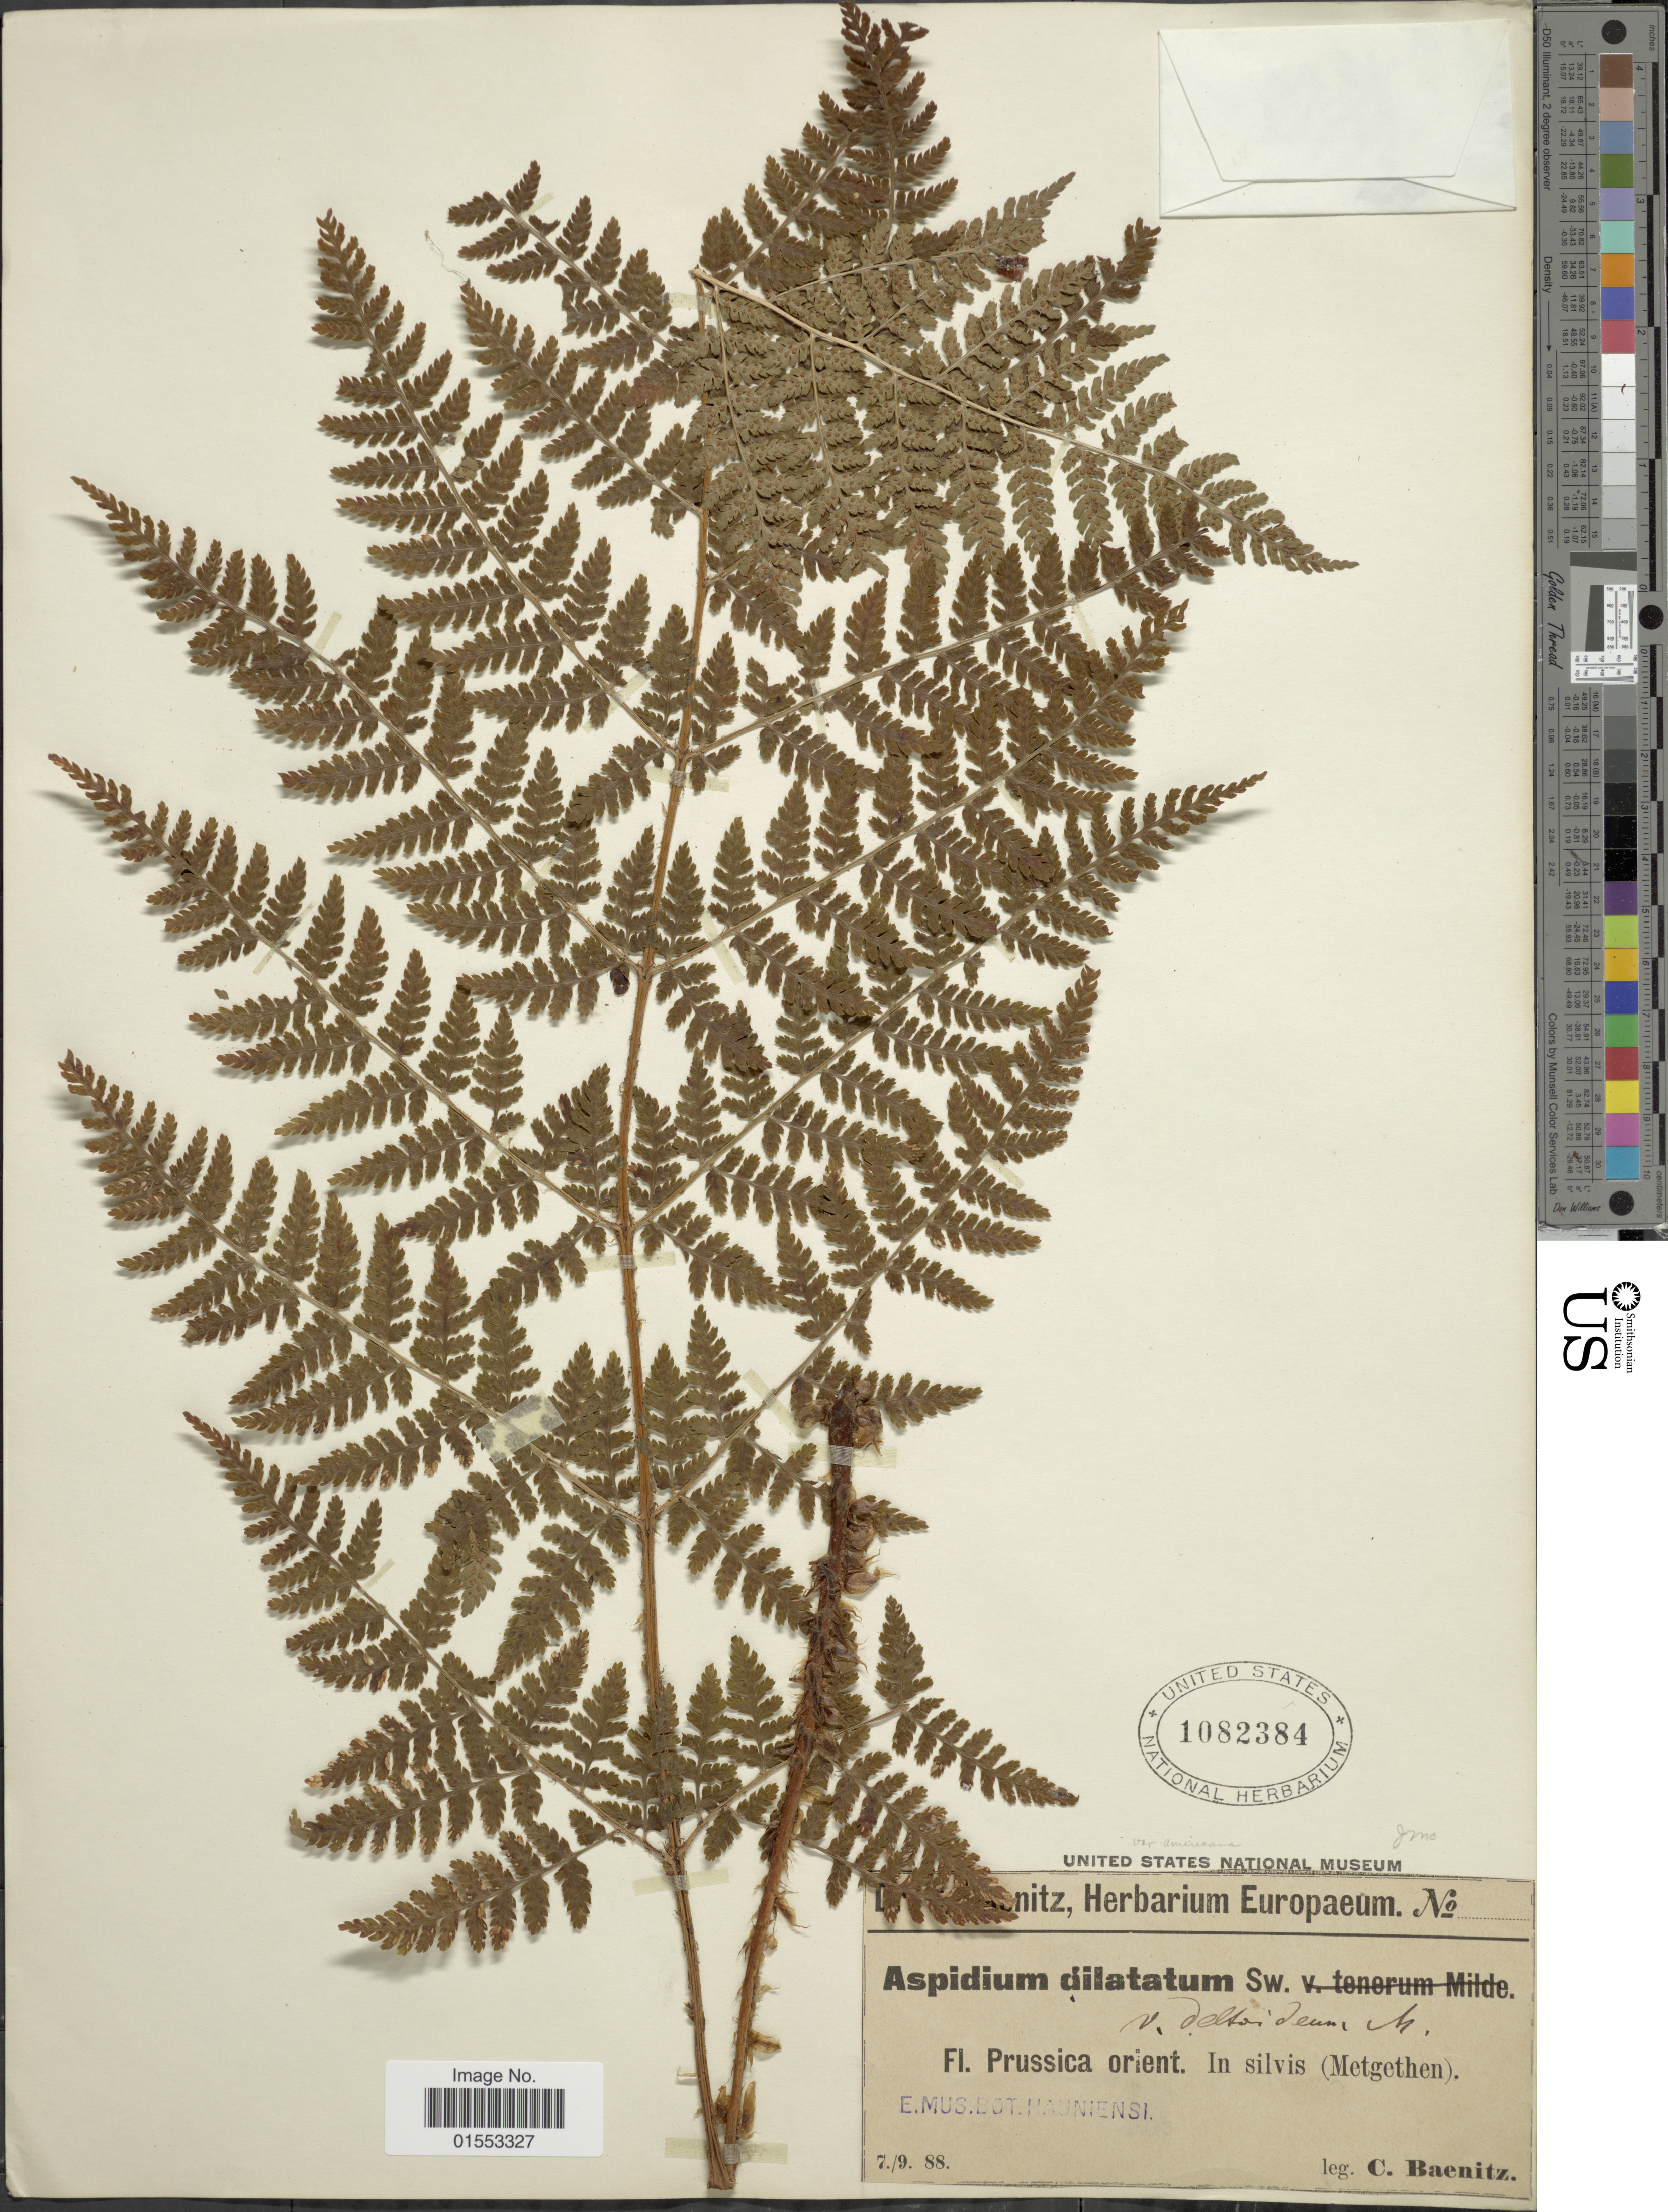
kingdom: Plantae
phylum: Tracheophyta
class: Polypodiopsida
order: Polypodiales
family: Dryopteridaceae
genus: Dryopteris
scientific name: Dryopteris expansa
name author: (C. Presl) Fraser-Jenk. & Jermy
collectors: C. G. Baenitz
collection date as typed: Transcribed d/m/y: 7/9/88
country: Germany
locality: Prussica orient. In Silvis (Metgethen).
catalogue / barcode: US 1082384